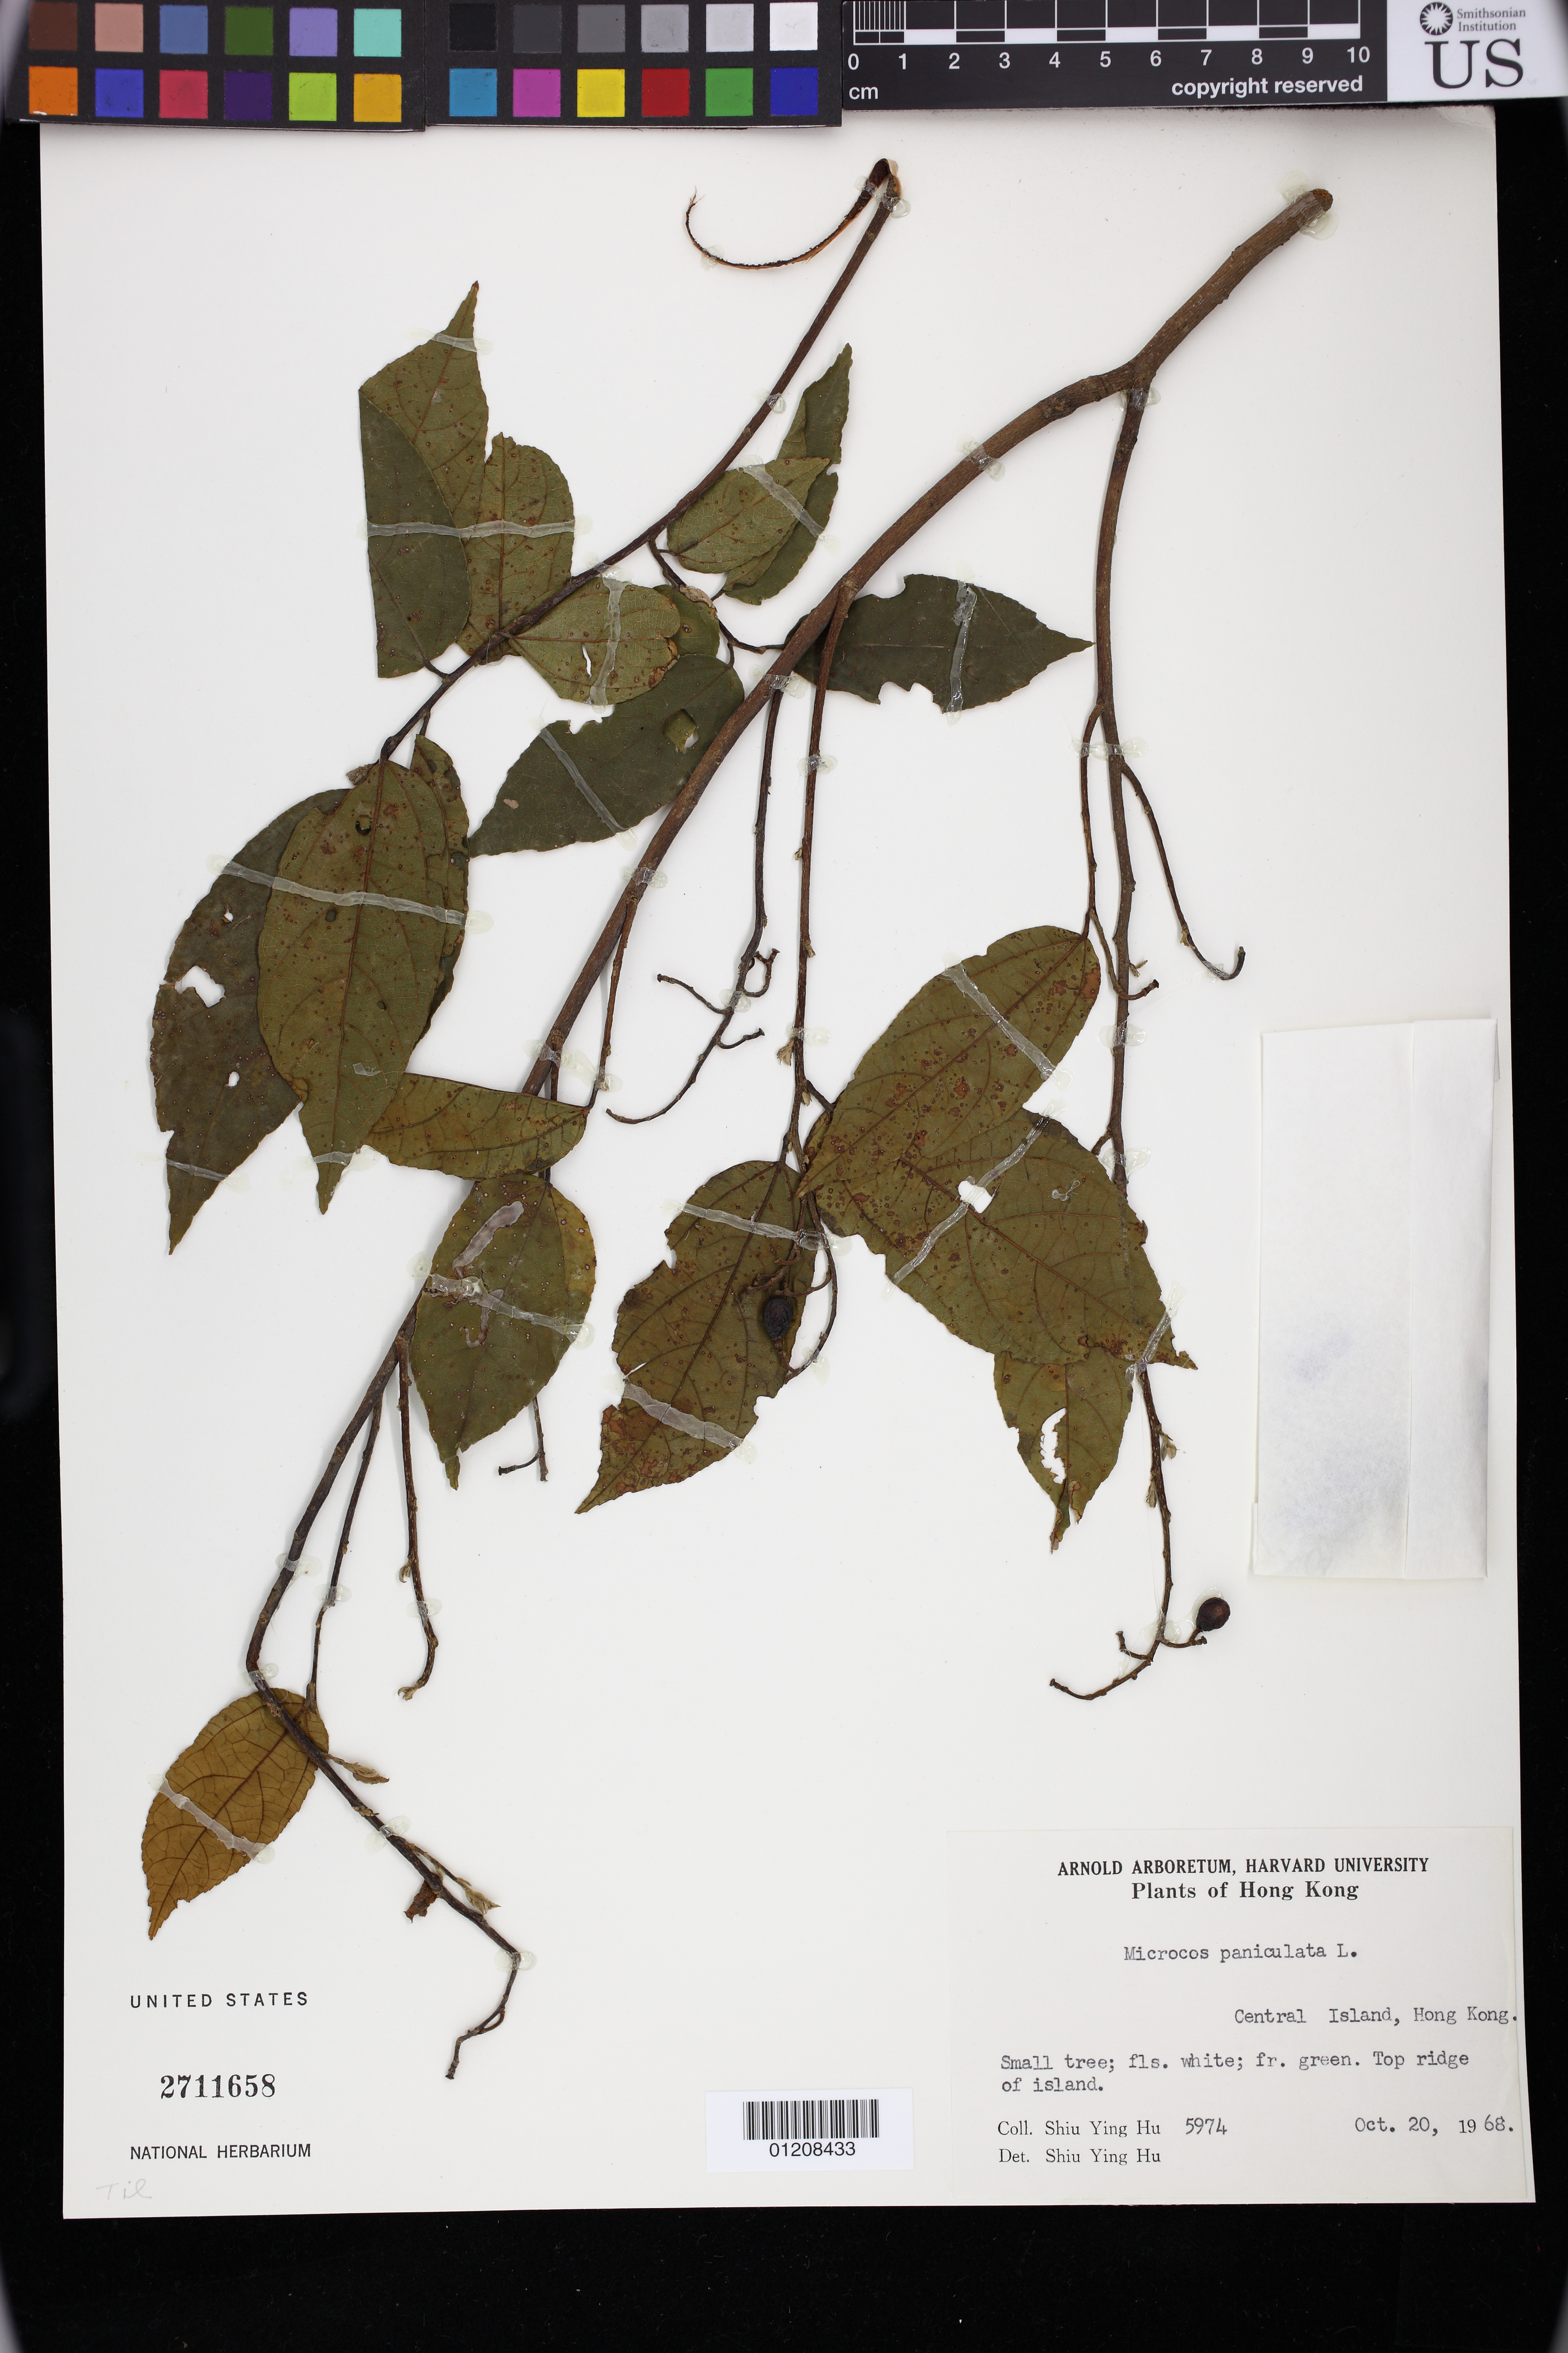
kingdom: Plantae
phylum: Tracheophyta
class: Magnoliopsida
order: Malvales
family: Malvaceae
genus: Microcos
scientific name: Microcos paniculata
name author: L.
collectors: S. Y. Hu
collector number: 5974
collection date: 1968-10-20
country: China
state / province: Hong Kong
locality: Central Island. Top ridge of island. A Chau.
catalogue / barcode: US 2711658